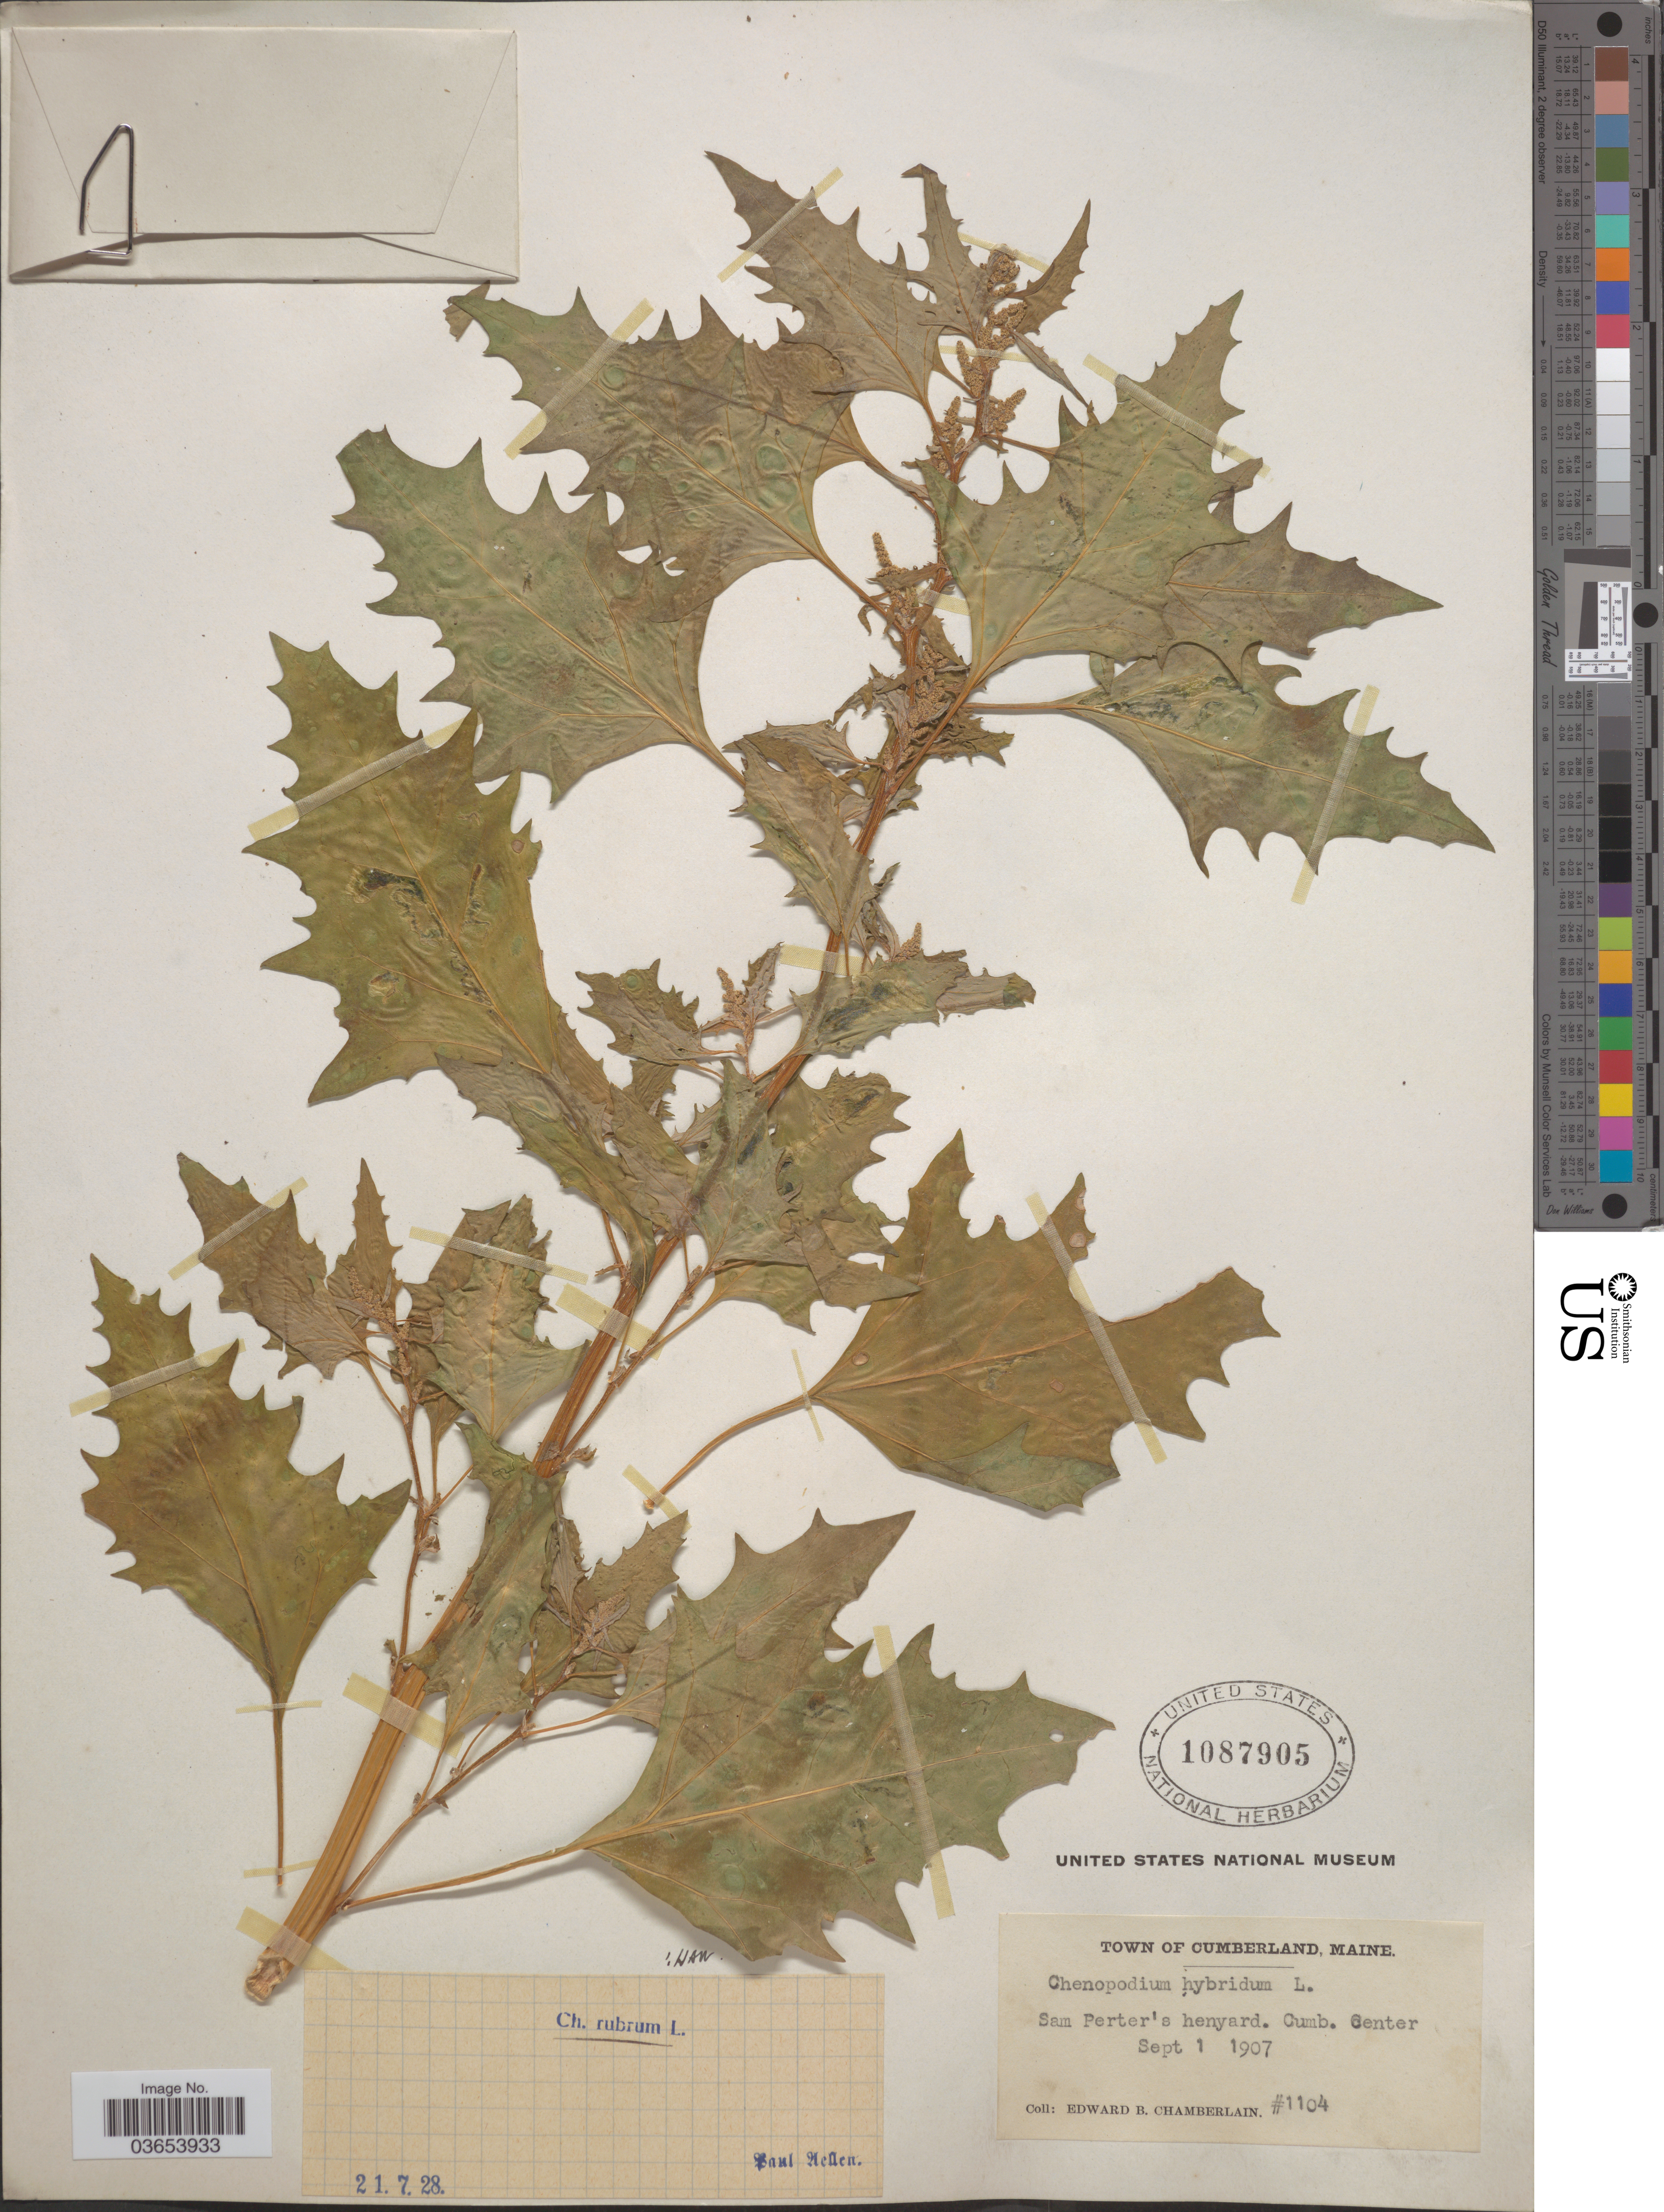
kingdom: Plantae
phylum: Tracheophyta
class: Magnoliopsida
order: Caryophyllales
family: Amaranthaceae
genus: Chenopodium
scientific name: Chenopodium rubrum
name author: L.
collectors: E. Chamberlain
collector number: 1104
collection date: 1907-09-01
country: United States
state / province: Maine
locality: Town of Cumberland. Sam Perter's henyard. Cumb. Center.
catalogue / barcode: US 1087905